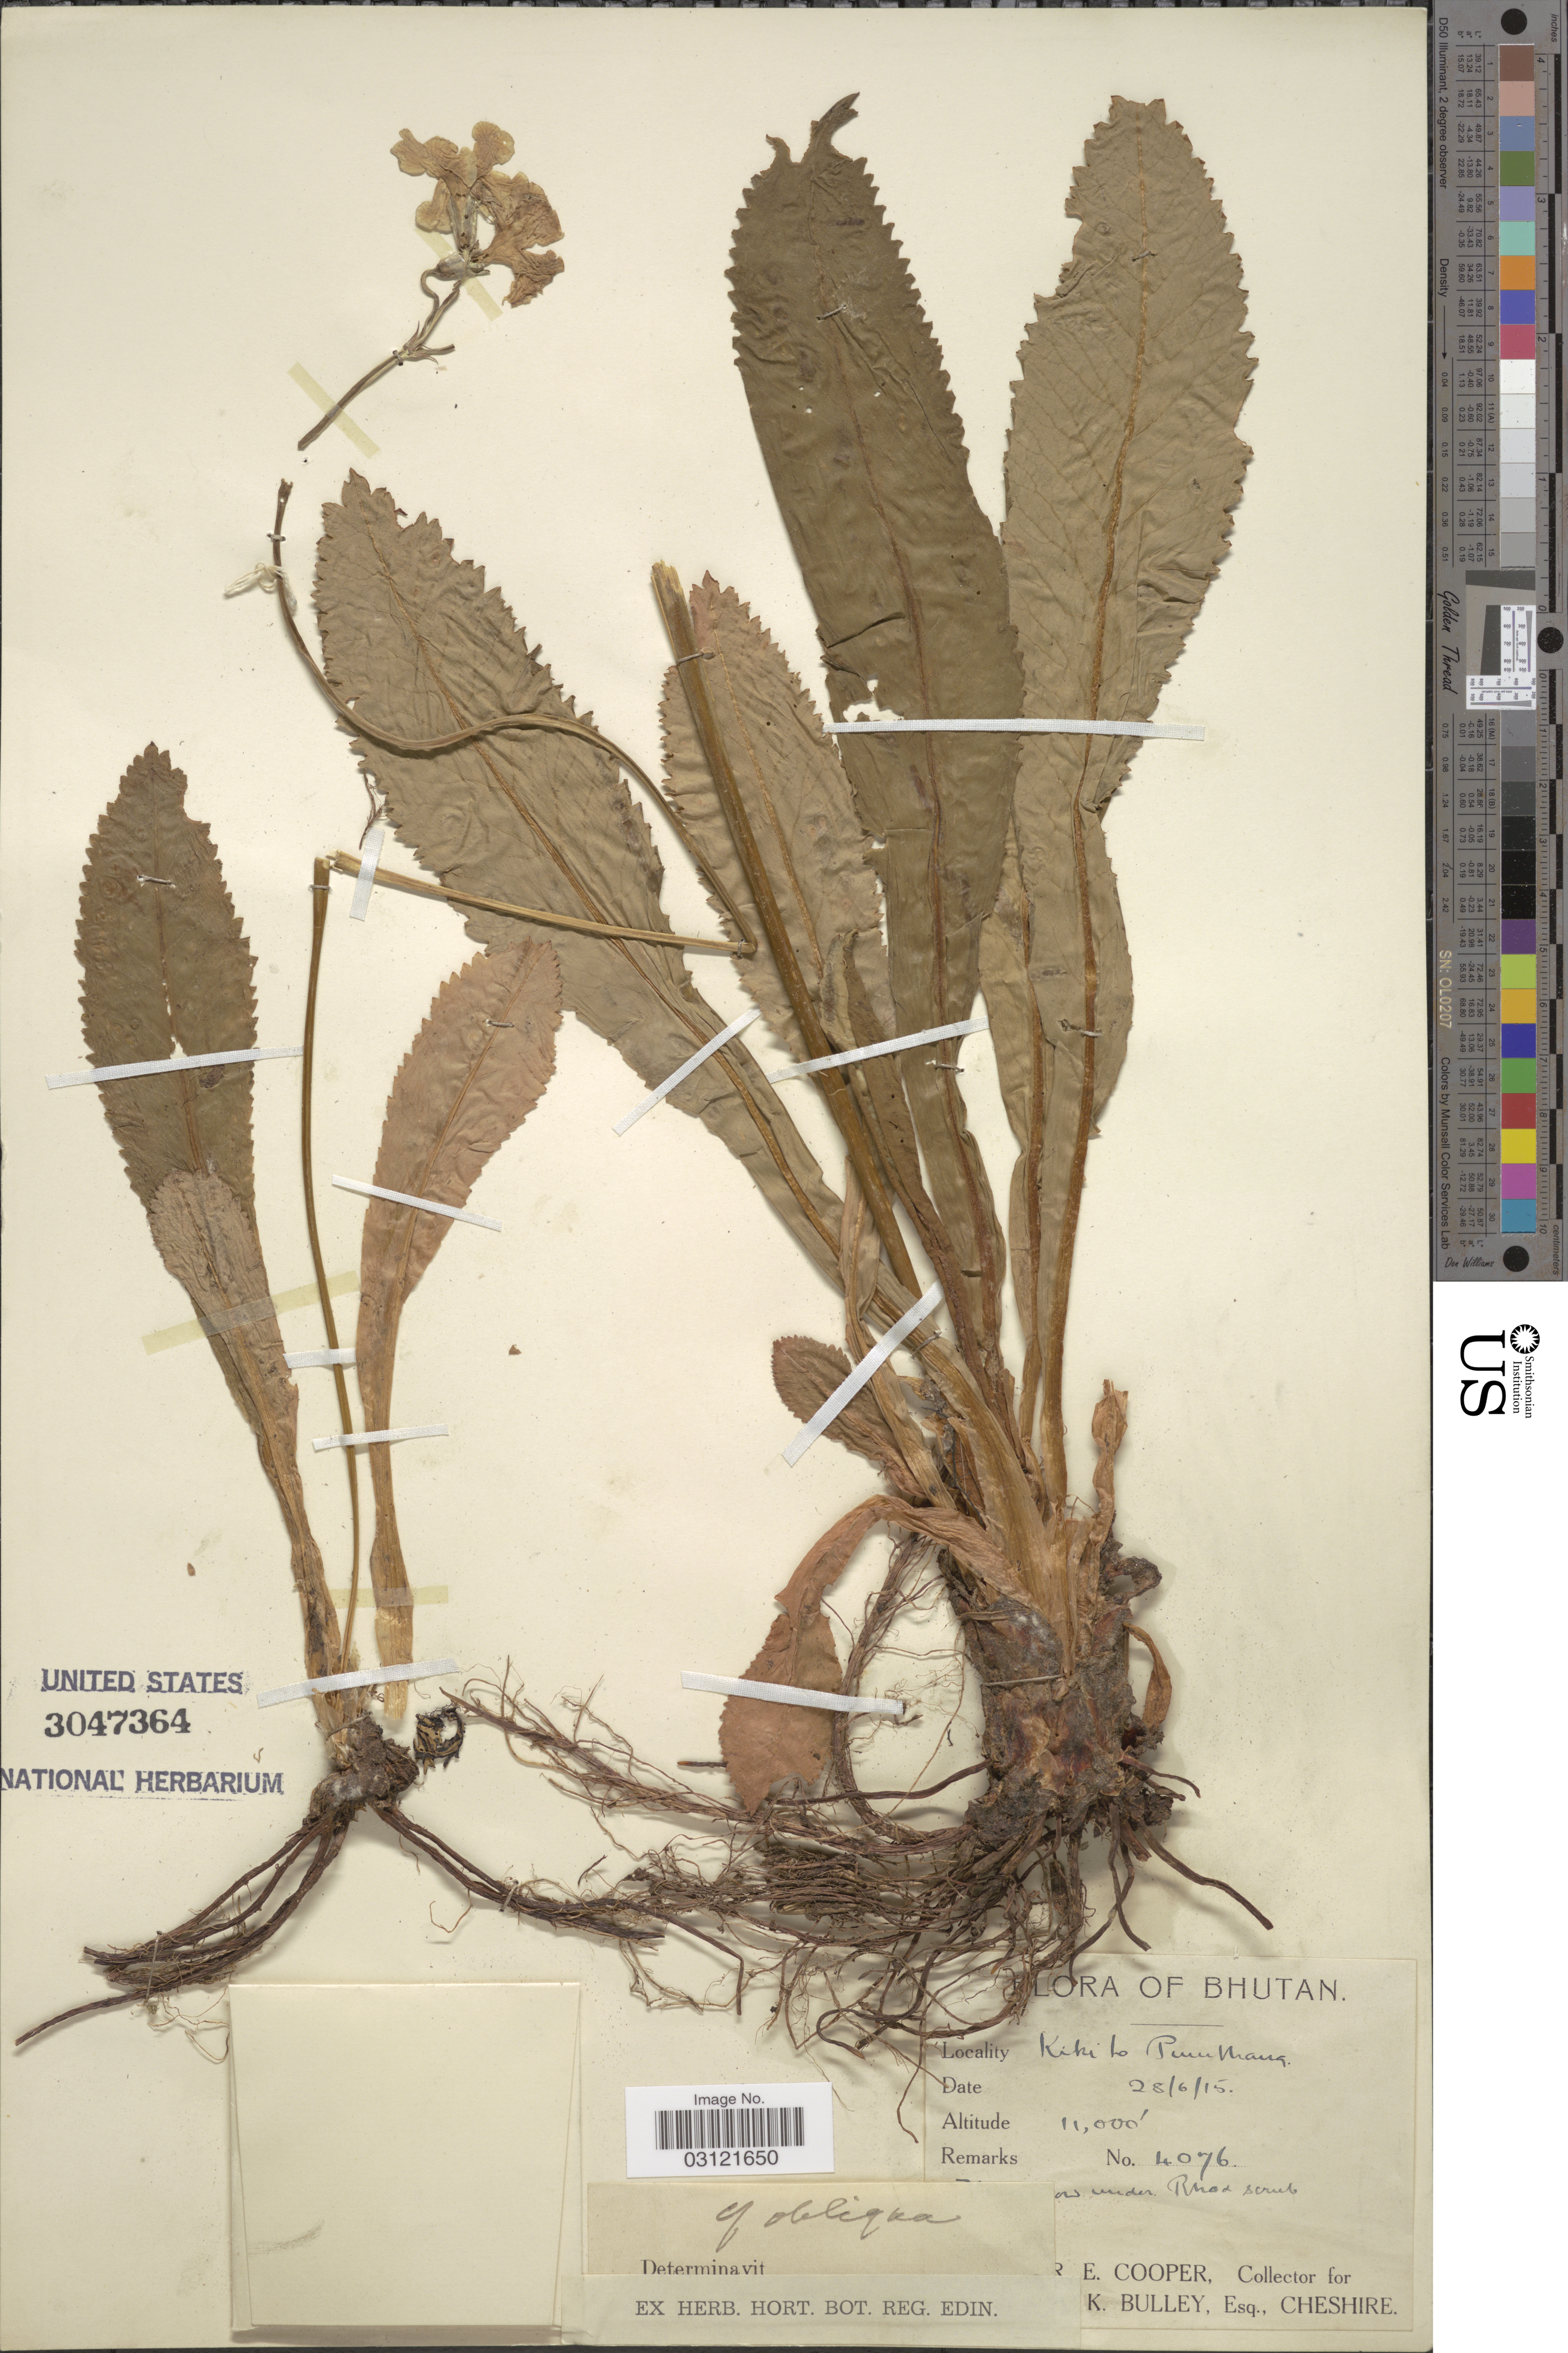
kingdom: Plantae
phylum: Tracheophyta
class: Magnoliopsida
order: Ericales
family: Primulaceae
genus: Primula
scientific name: Primula obliqua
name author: W.W. Sm. in W.W. Sm. & H.R. Fletcher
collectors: R. E. Cooper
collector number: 4076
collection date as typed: Transcribed d/m/y: 28/6/15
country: Bhutan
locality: Kiki to Pumthang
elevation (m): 3353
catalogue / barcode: US 3047364